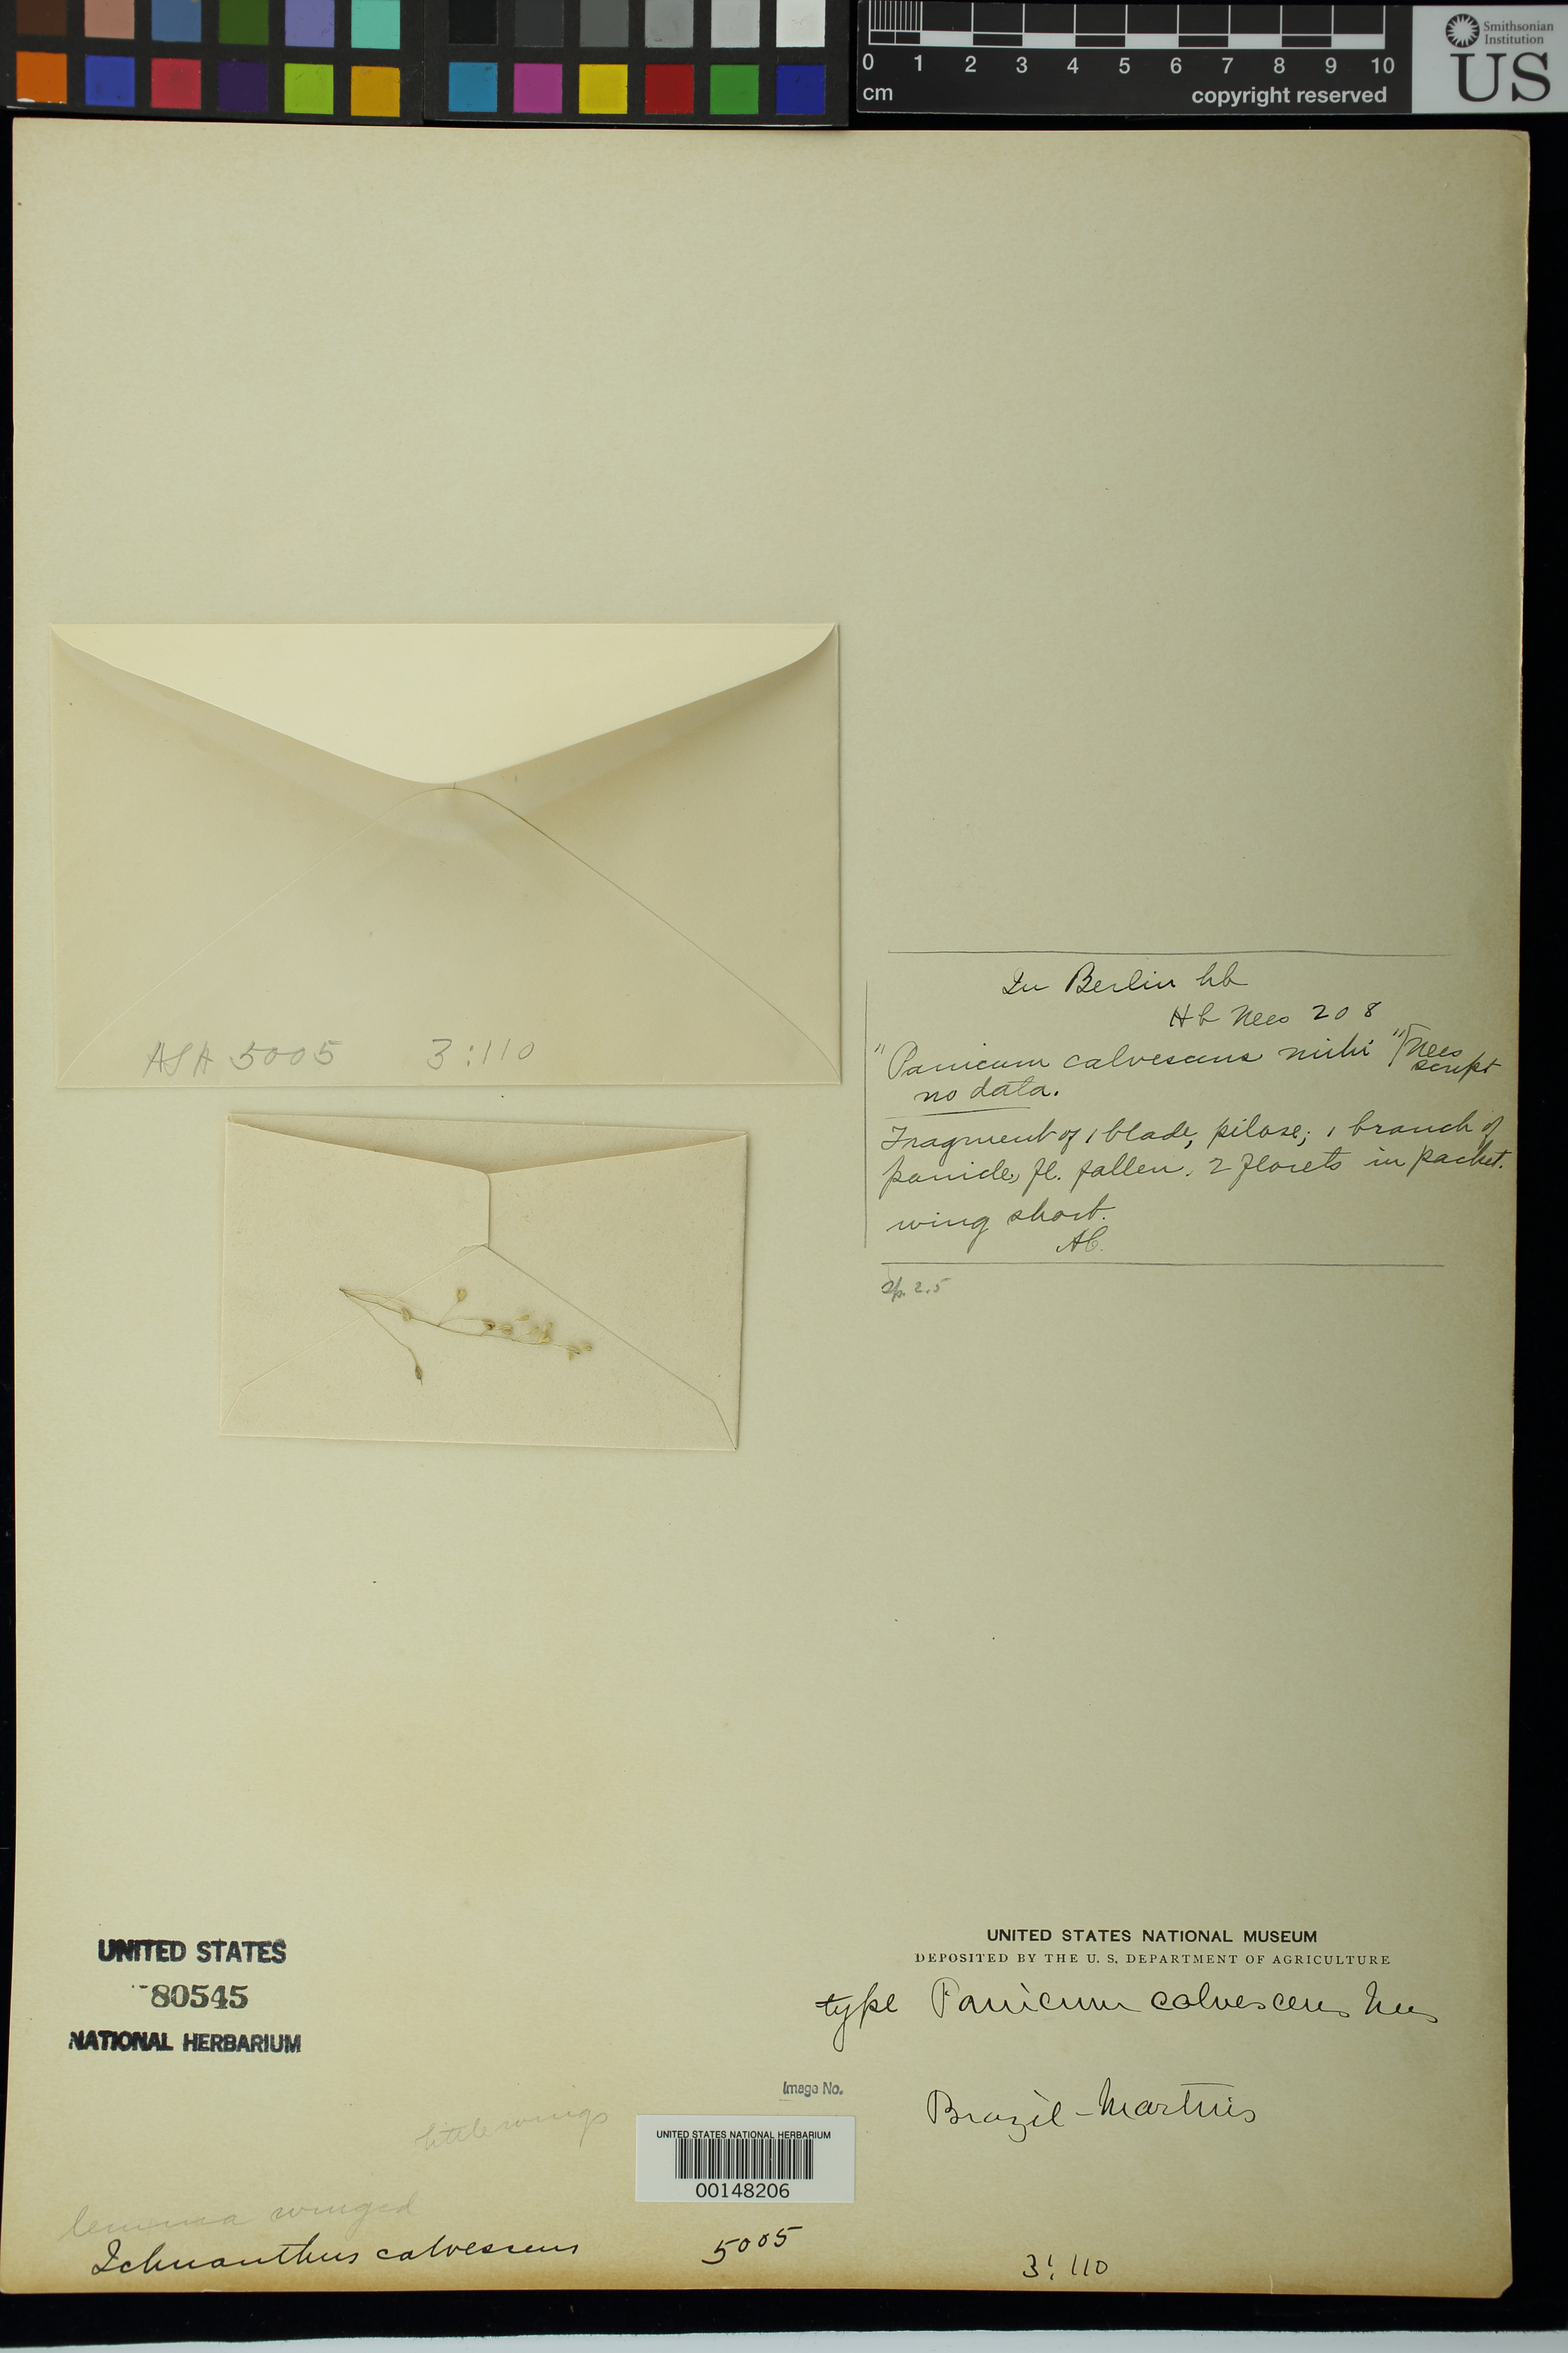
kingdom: Plantae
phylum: Tracheophyta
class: Liliopsida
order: Poales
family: Poaceae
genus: Panicum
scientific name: Panicum calvescens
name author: Nees ex Trin.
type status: Syntype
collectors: C. F. Martius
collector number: s.n. [Herb. Nees 208]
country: Brazil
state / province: Minas Gerais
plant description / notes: Fragmentary material of type specimen ex herb. Berlin.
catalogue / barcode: US 80545